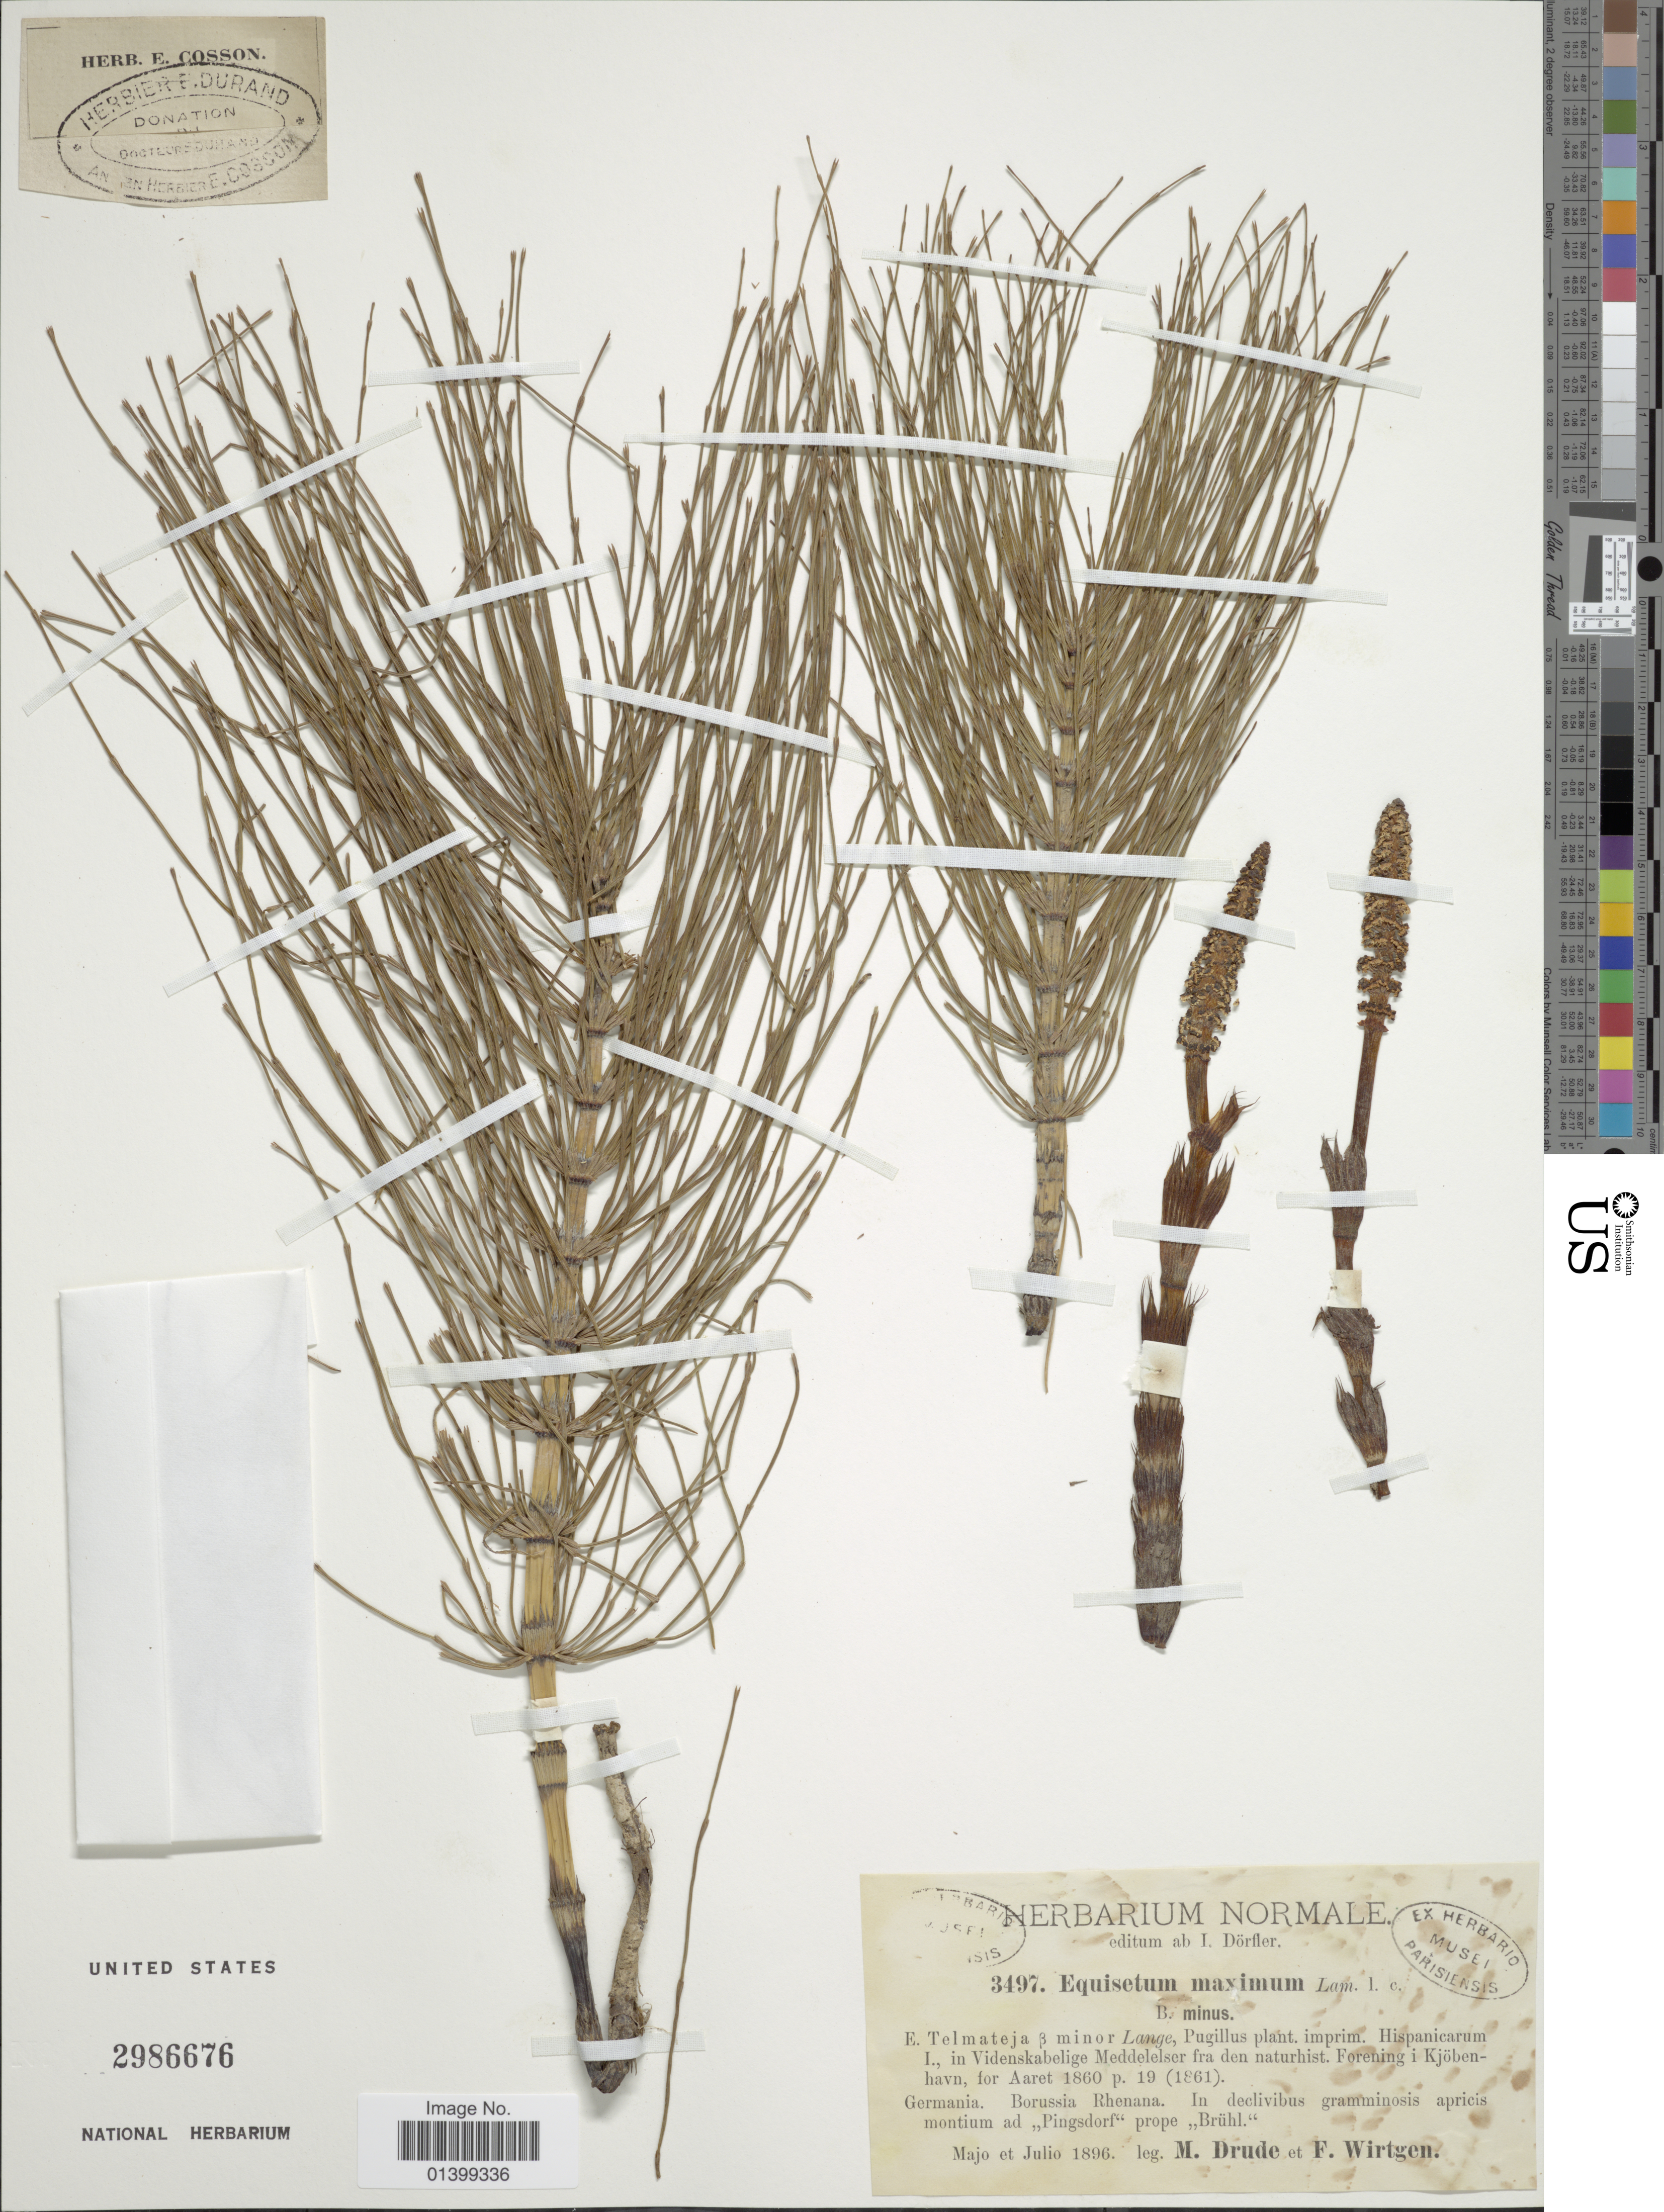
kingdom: Plantae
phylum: Tracheophyta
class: Polypodiopsida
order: Equisetales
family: Equisetaceae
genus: Equisetum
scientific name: Equisetum telmateia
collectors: M. Drude & F. Wirtgen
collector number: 3497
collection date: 1896-05/1896-07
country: Germany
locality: Germania. Borussia Rhenana. In declivibus gramminosis apricis montium ad ,,Pingsdorf" prope ,,Brühl"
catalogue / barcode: US 2986676